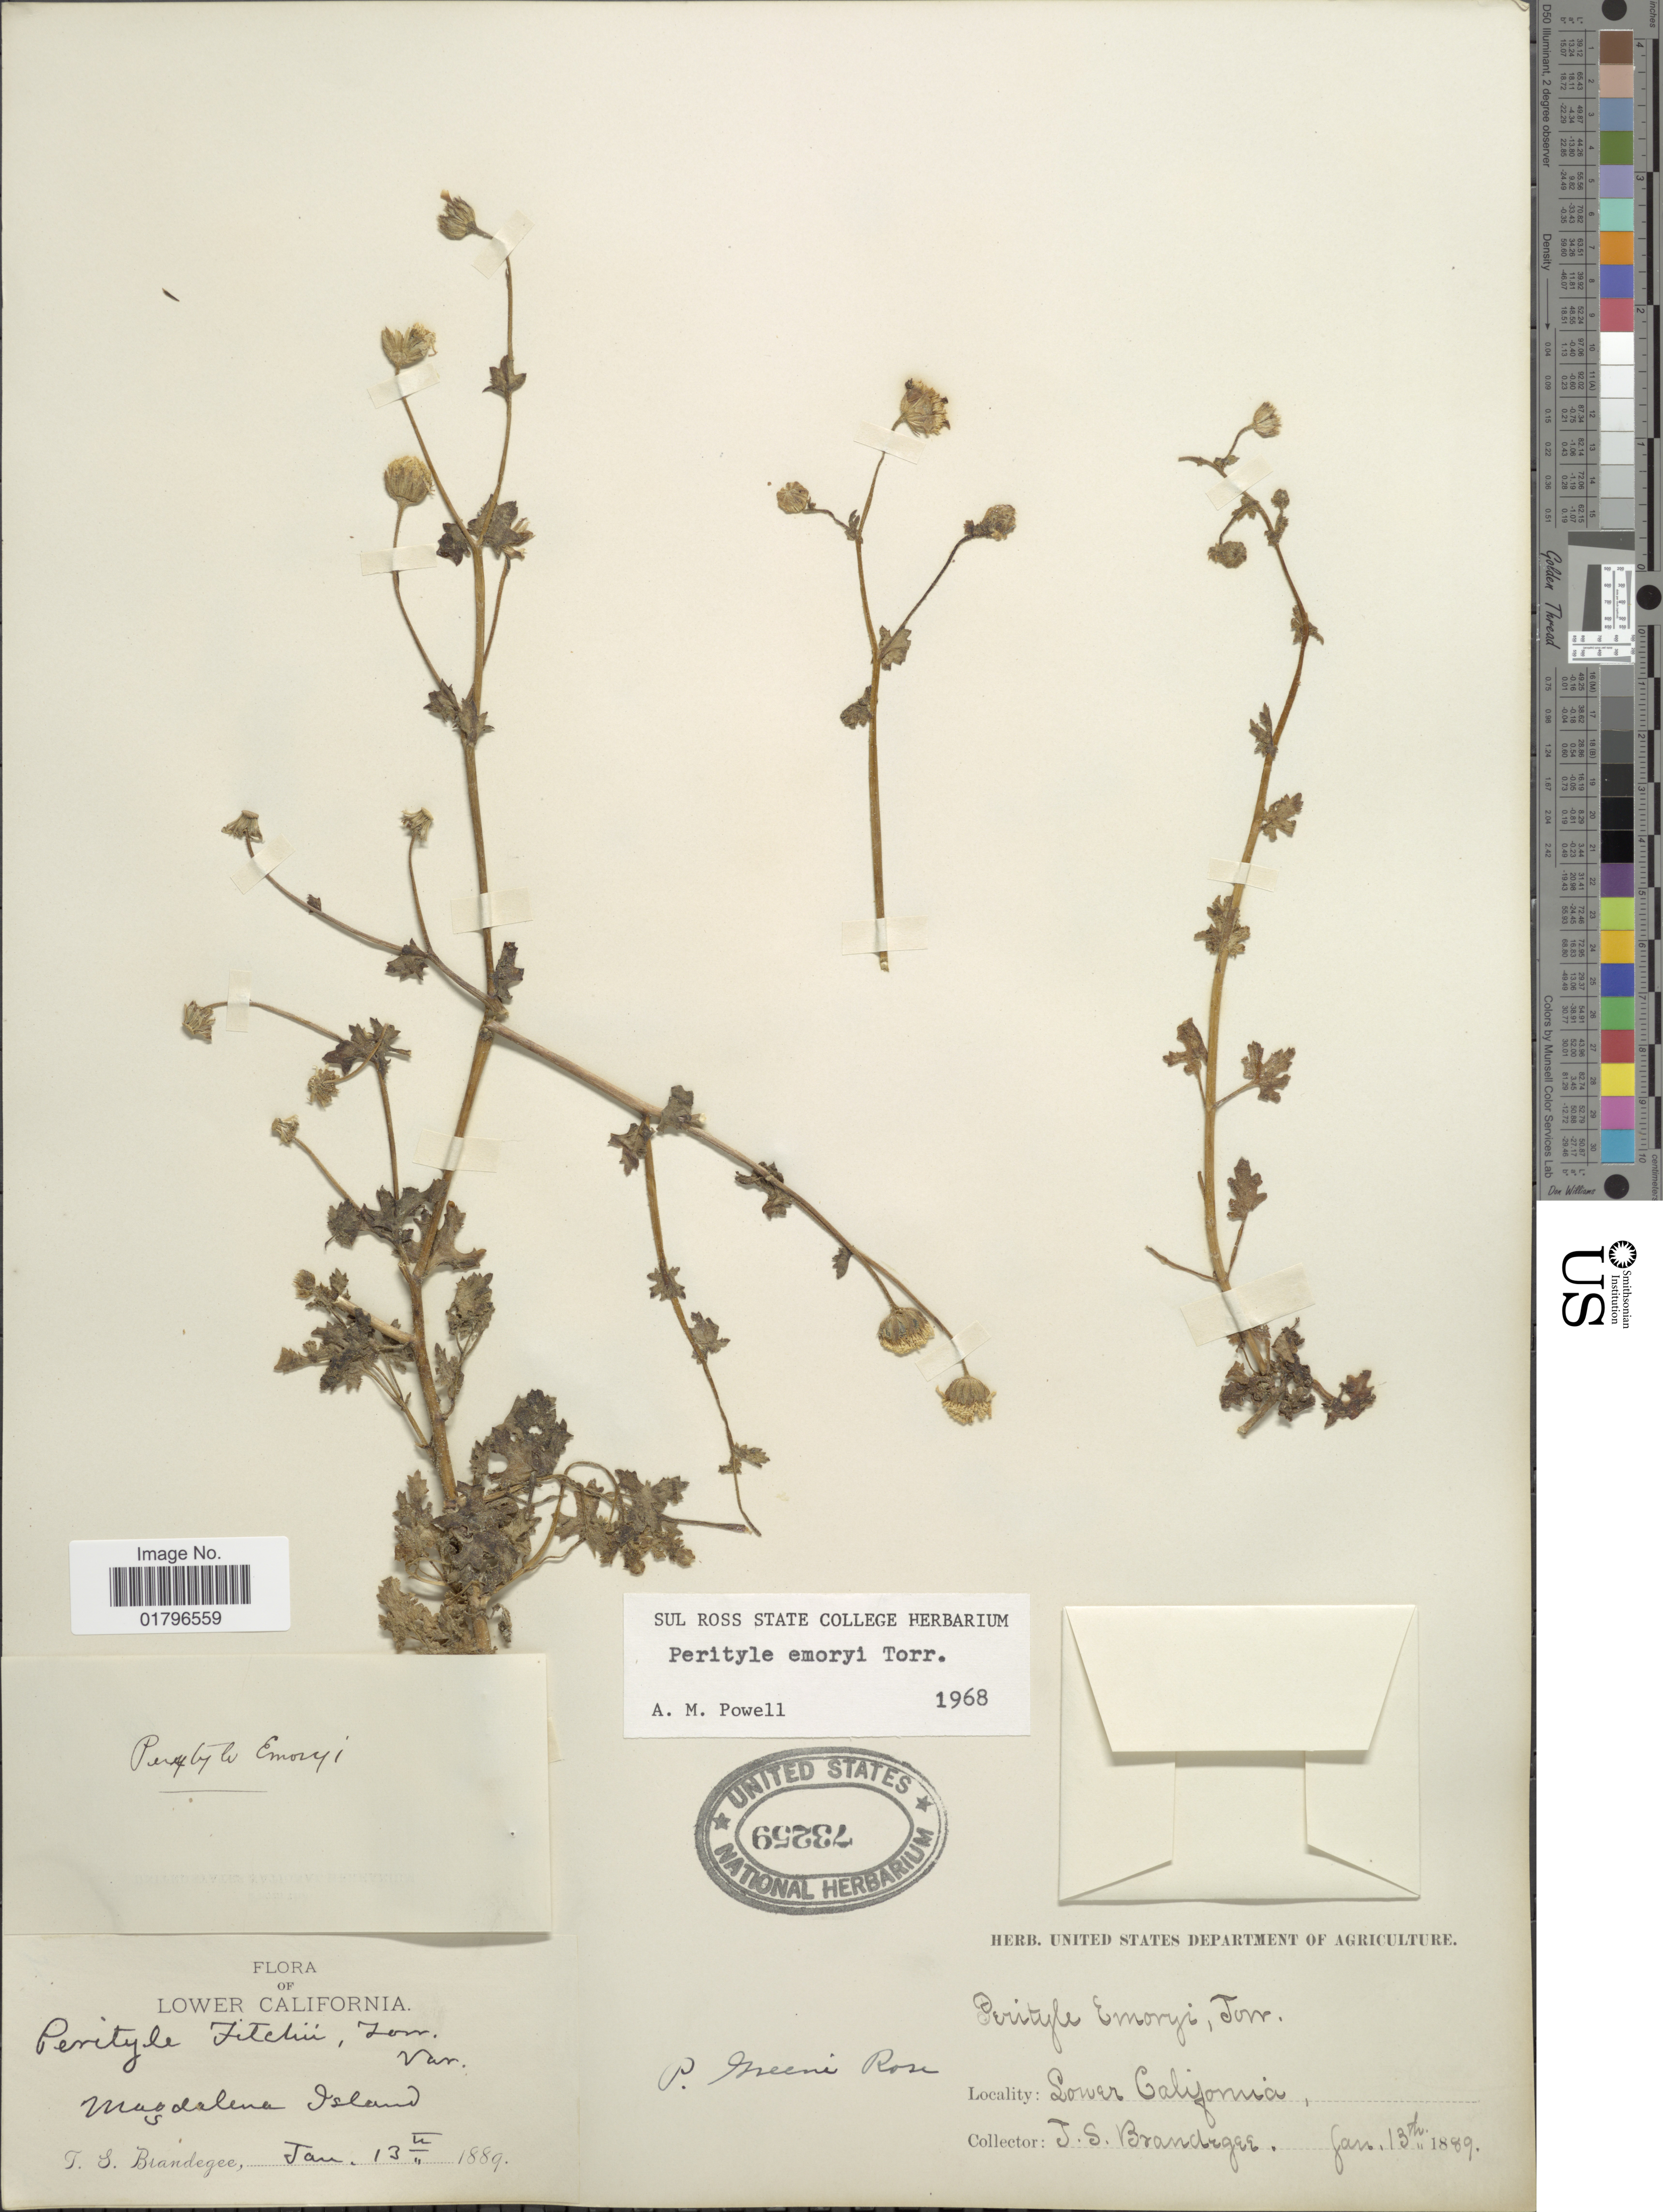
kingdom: Plantae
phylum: Tracheophyta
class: Magnoliopsida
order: Asterales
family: Asteraceae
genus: Perityle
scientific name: Perityle emoryi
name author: Torr.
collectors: T. S. Brandegee (herbarium)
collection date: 1889-01-13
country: Mexico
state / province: Baja California Sur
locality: Lower California. Magdalena Island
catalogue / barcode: US 73259